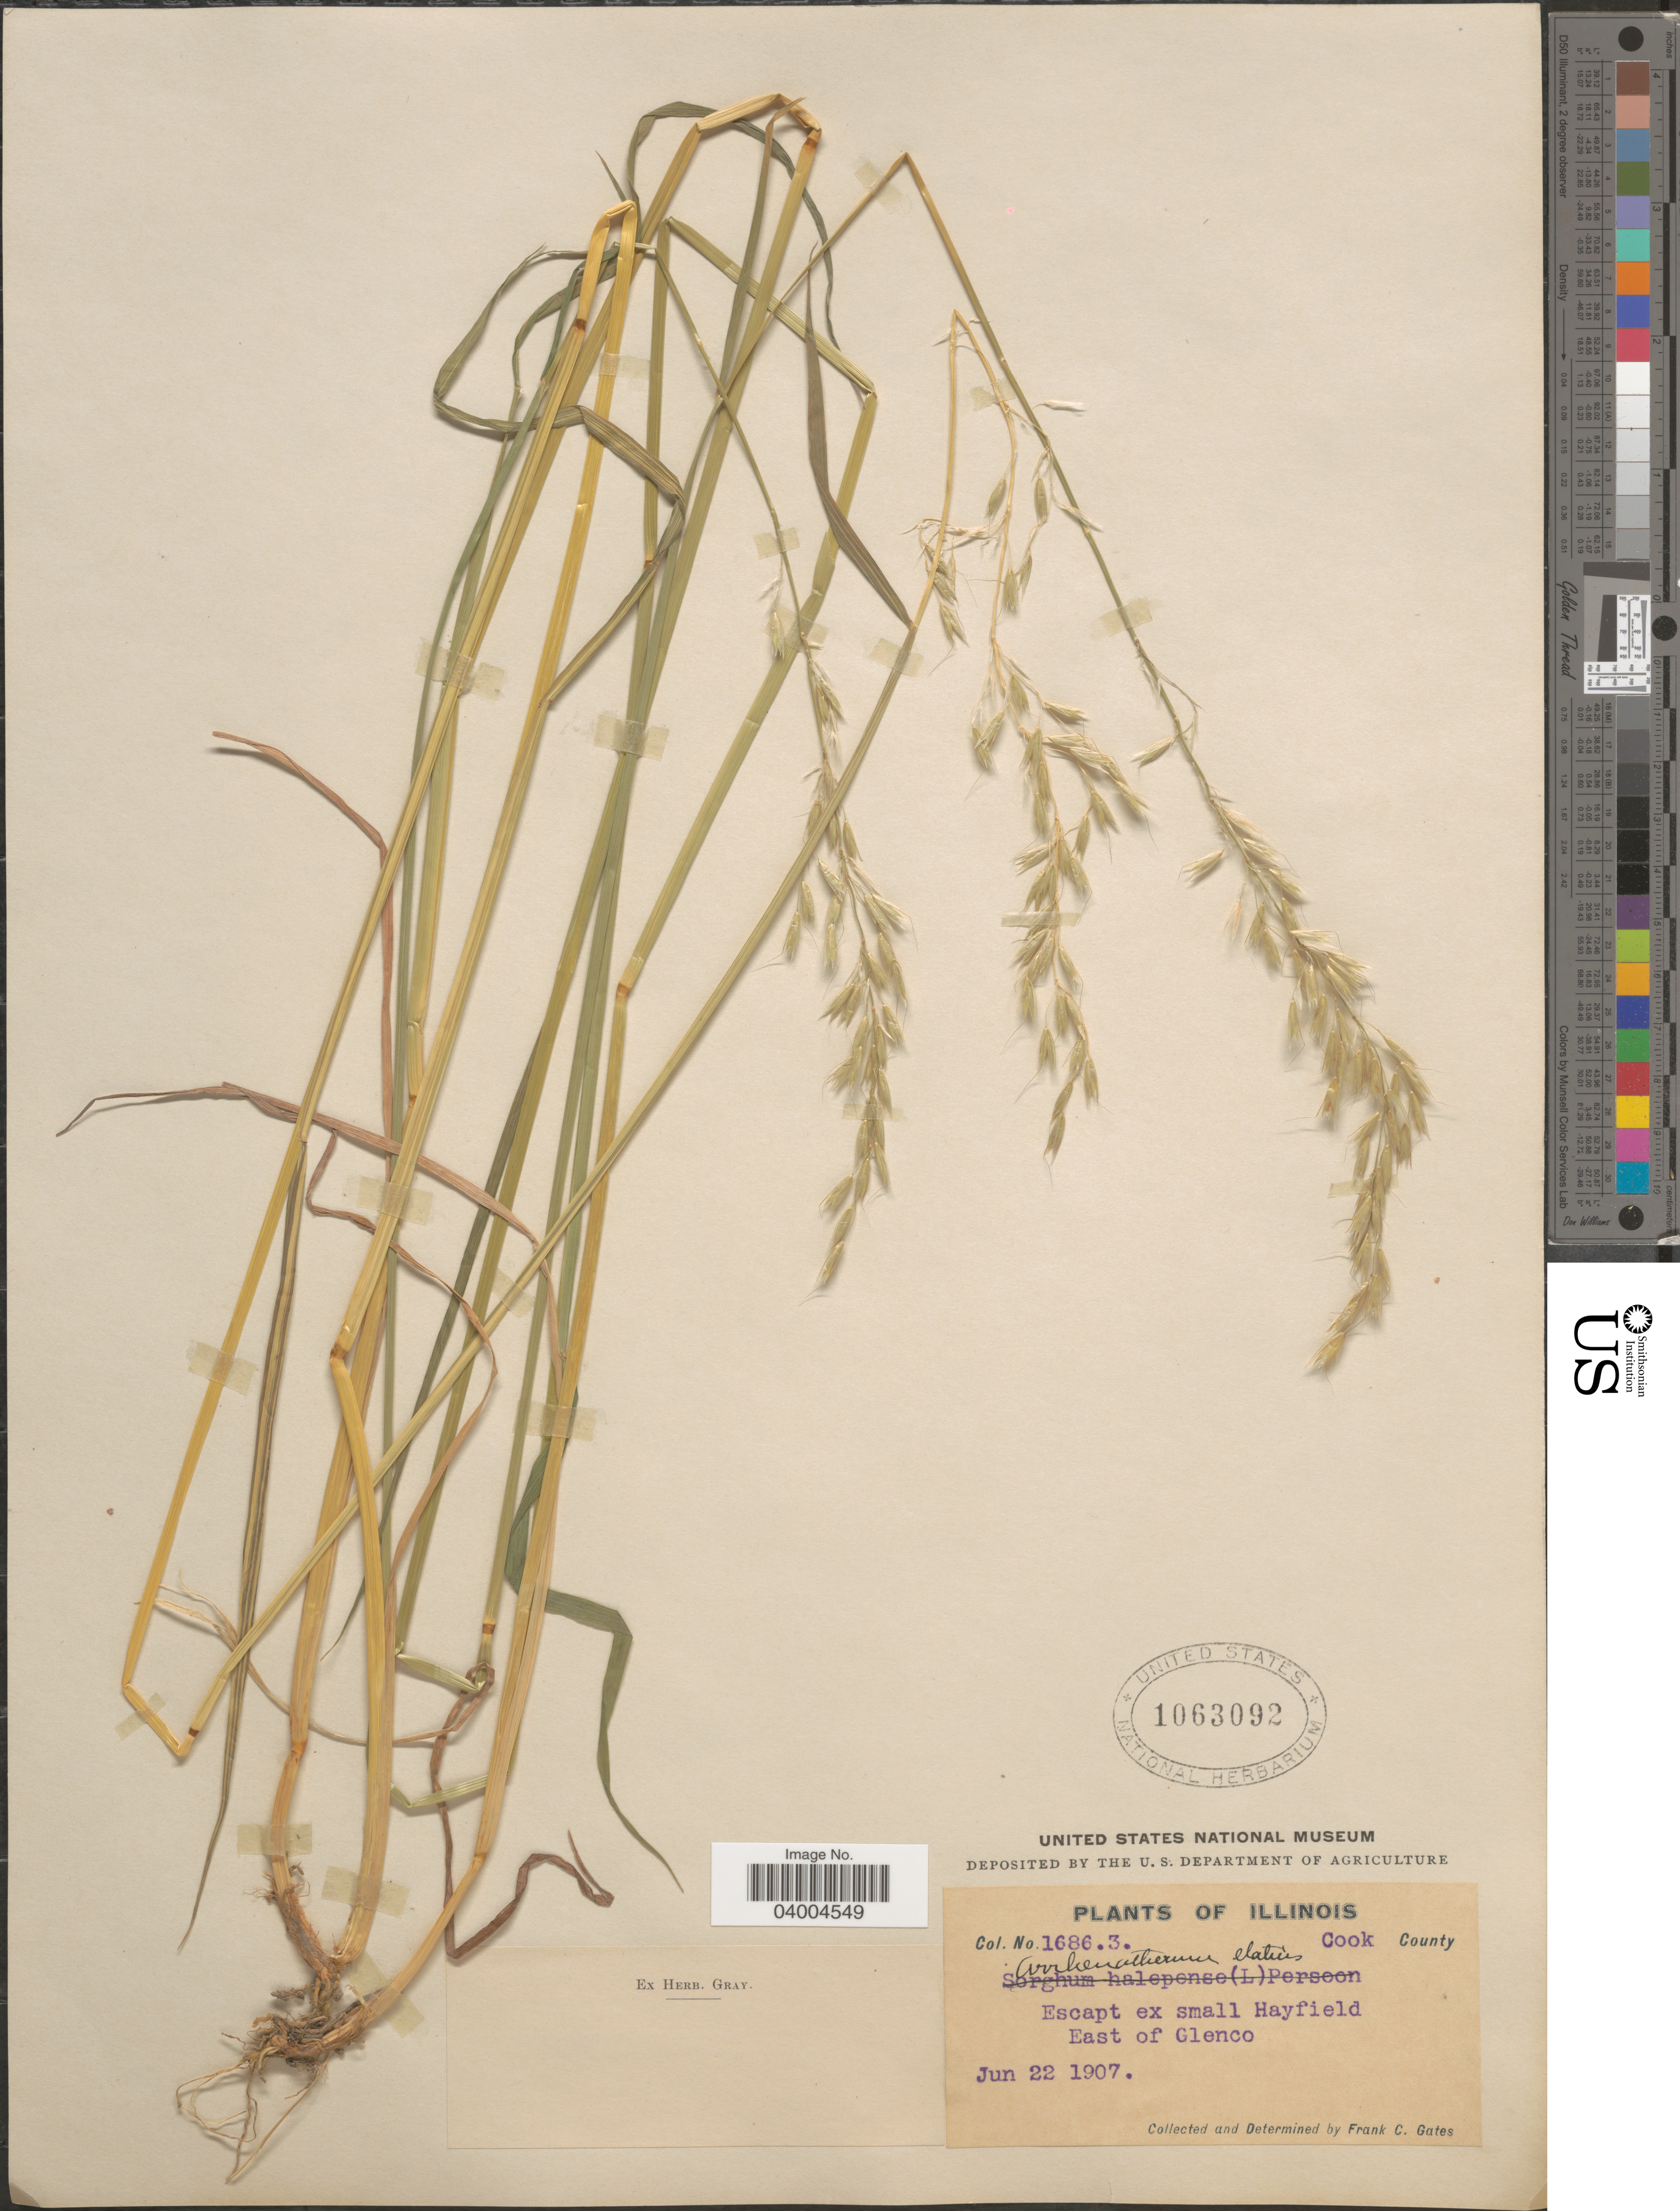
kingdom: Plantae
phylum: Tracheophyta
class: Liliopsida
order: Poales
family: Poaceae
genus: Arrhenatherum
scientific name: Arrhenatherum elatius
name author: (L.) J. Presl & C. Presl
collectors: F. C. Gates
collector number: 16863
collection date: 1907-06-22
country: United States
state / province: Illinois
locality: Cook County. Escapt ex small Hayfield. East of Glenco.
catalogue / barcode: US 1063092